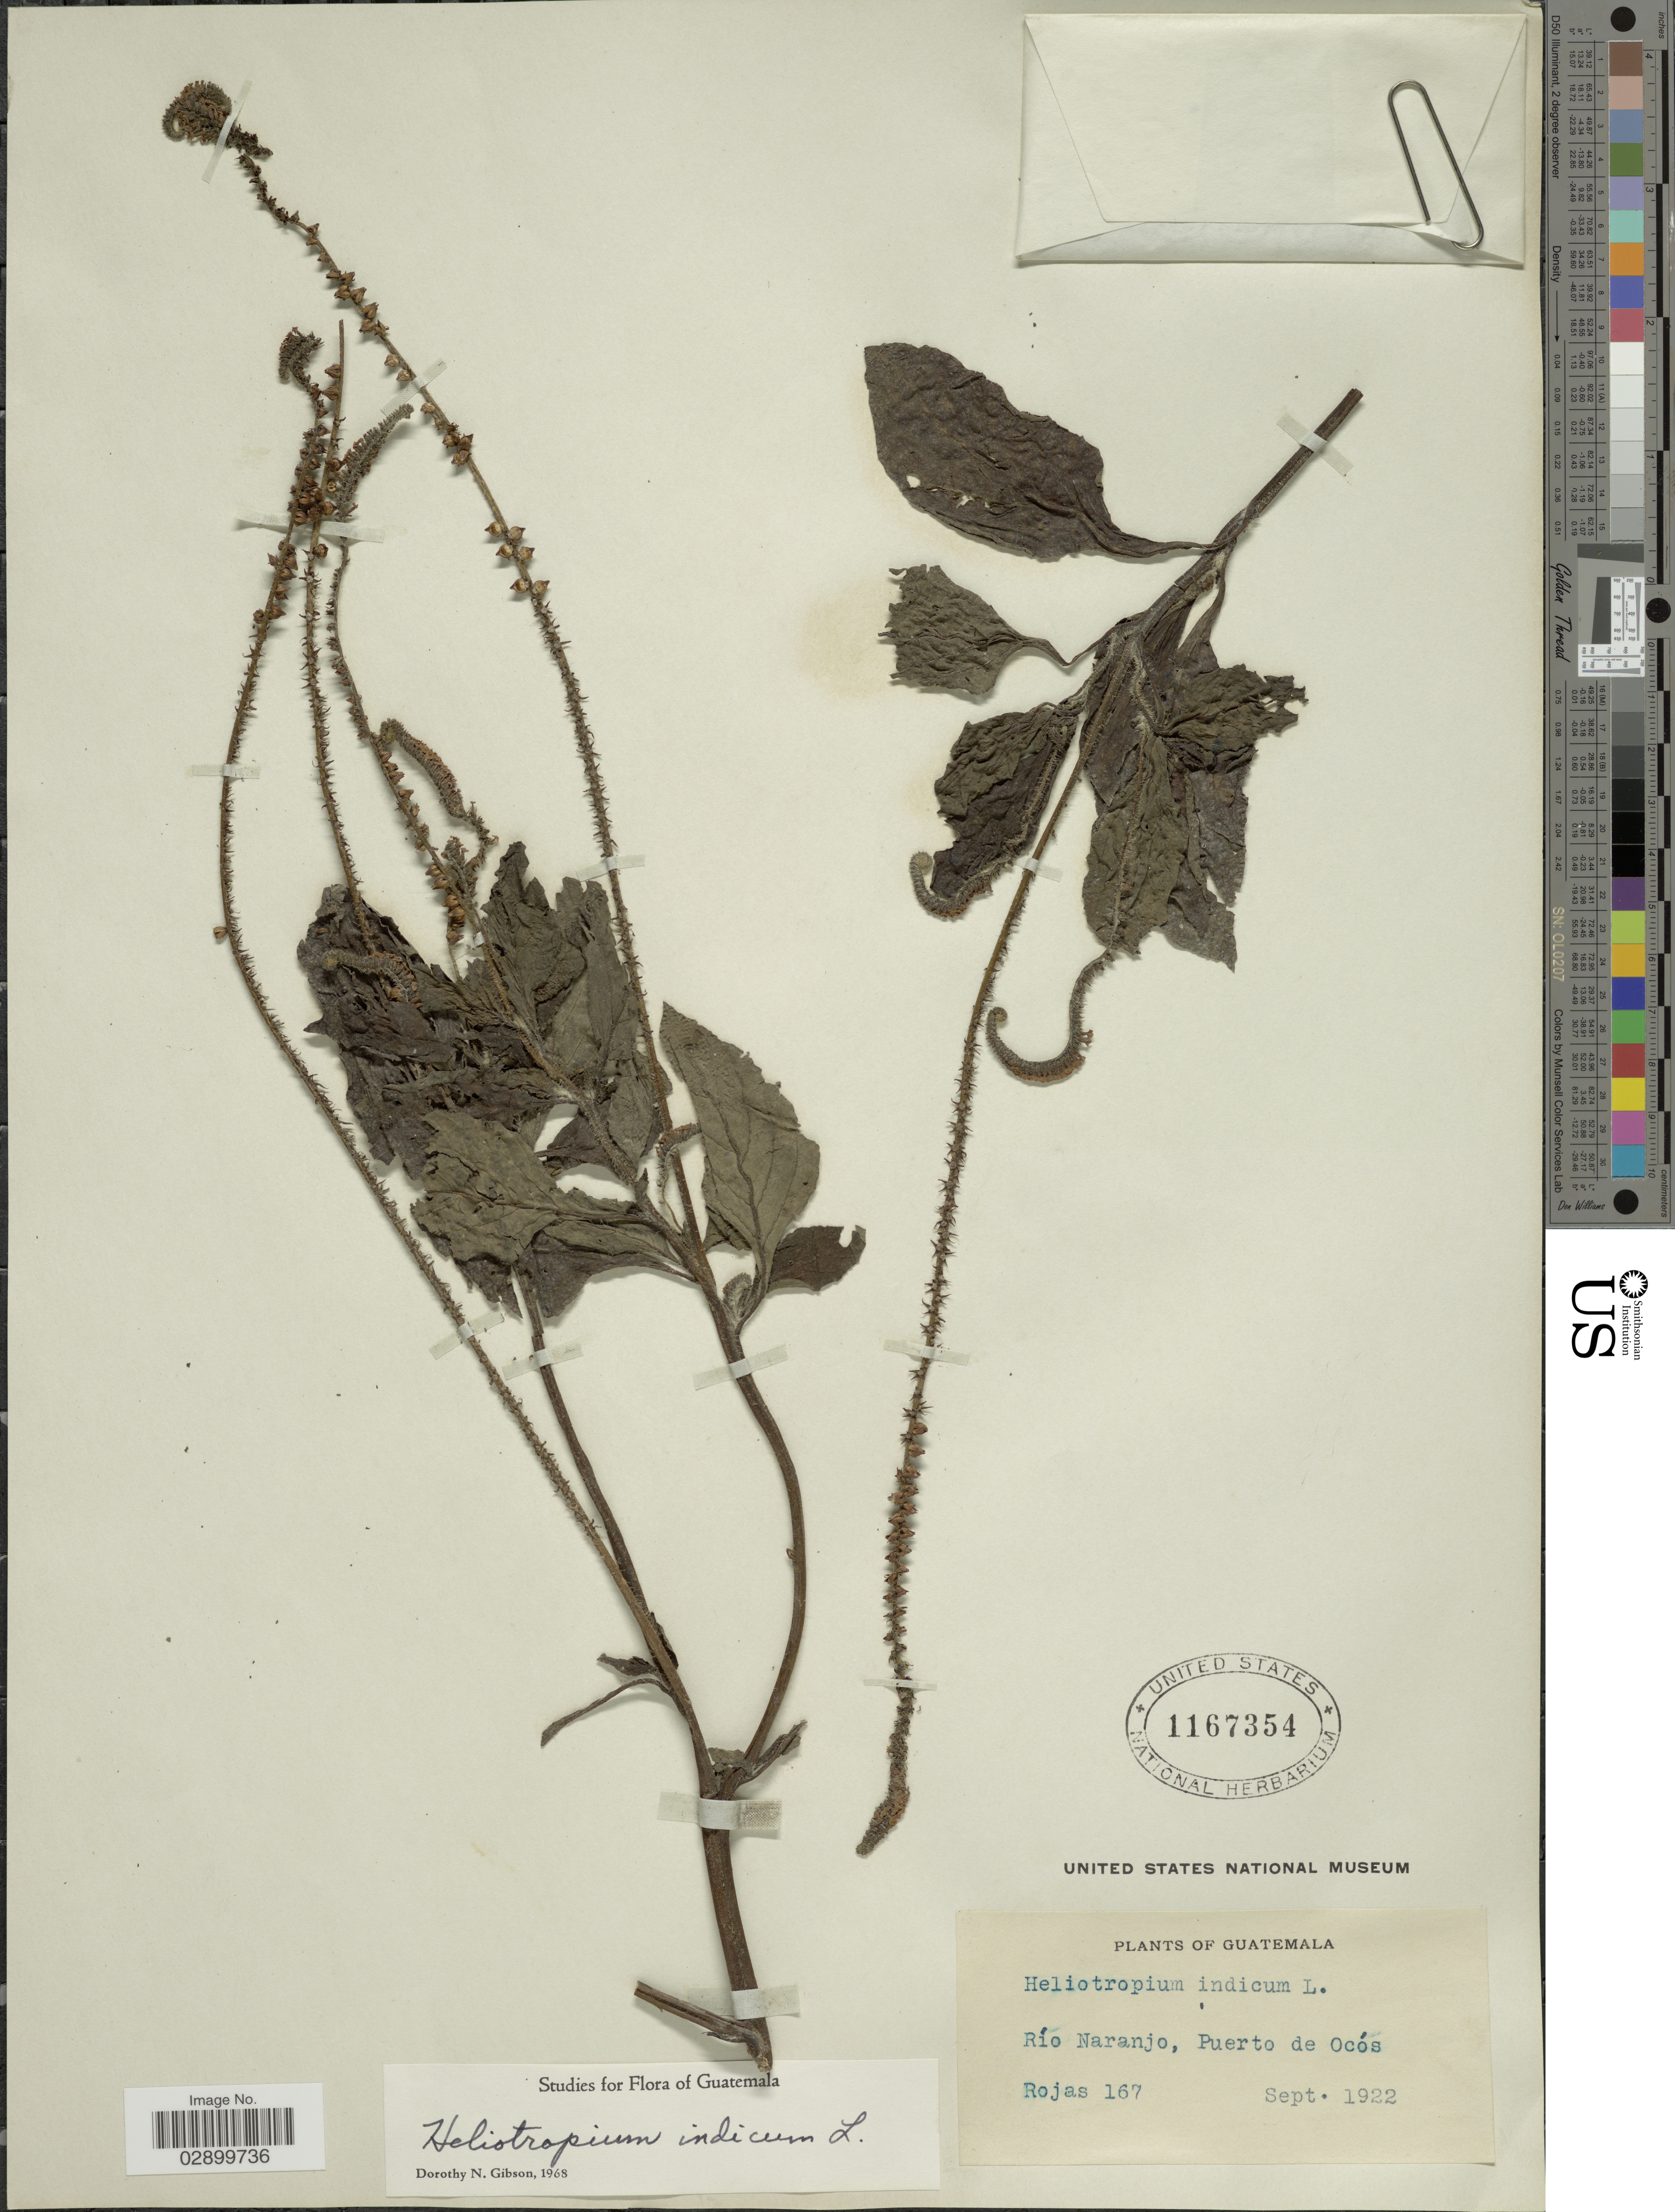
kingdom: Plantae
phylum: Tracheophyta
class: Magnoliopsida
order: Boraginales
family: Heliotropiaceae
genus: Heliotropium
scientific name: Heliotropium indicum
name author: L.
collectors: Rojas, --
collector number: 167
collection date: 1922-09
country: Guatemala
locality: Río Naranjo, Puerto de Ocós.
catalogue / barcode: US 1167354